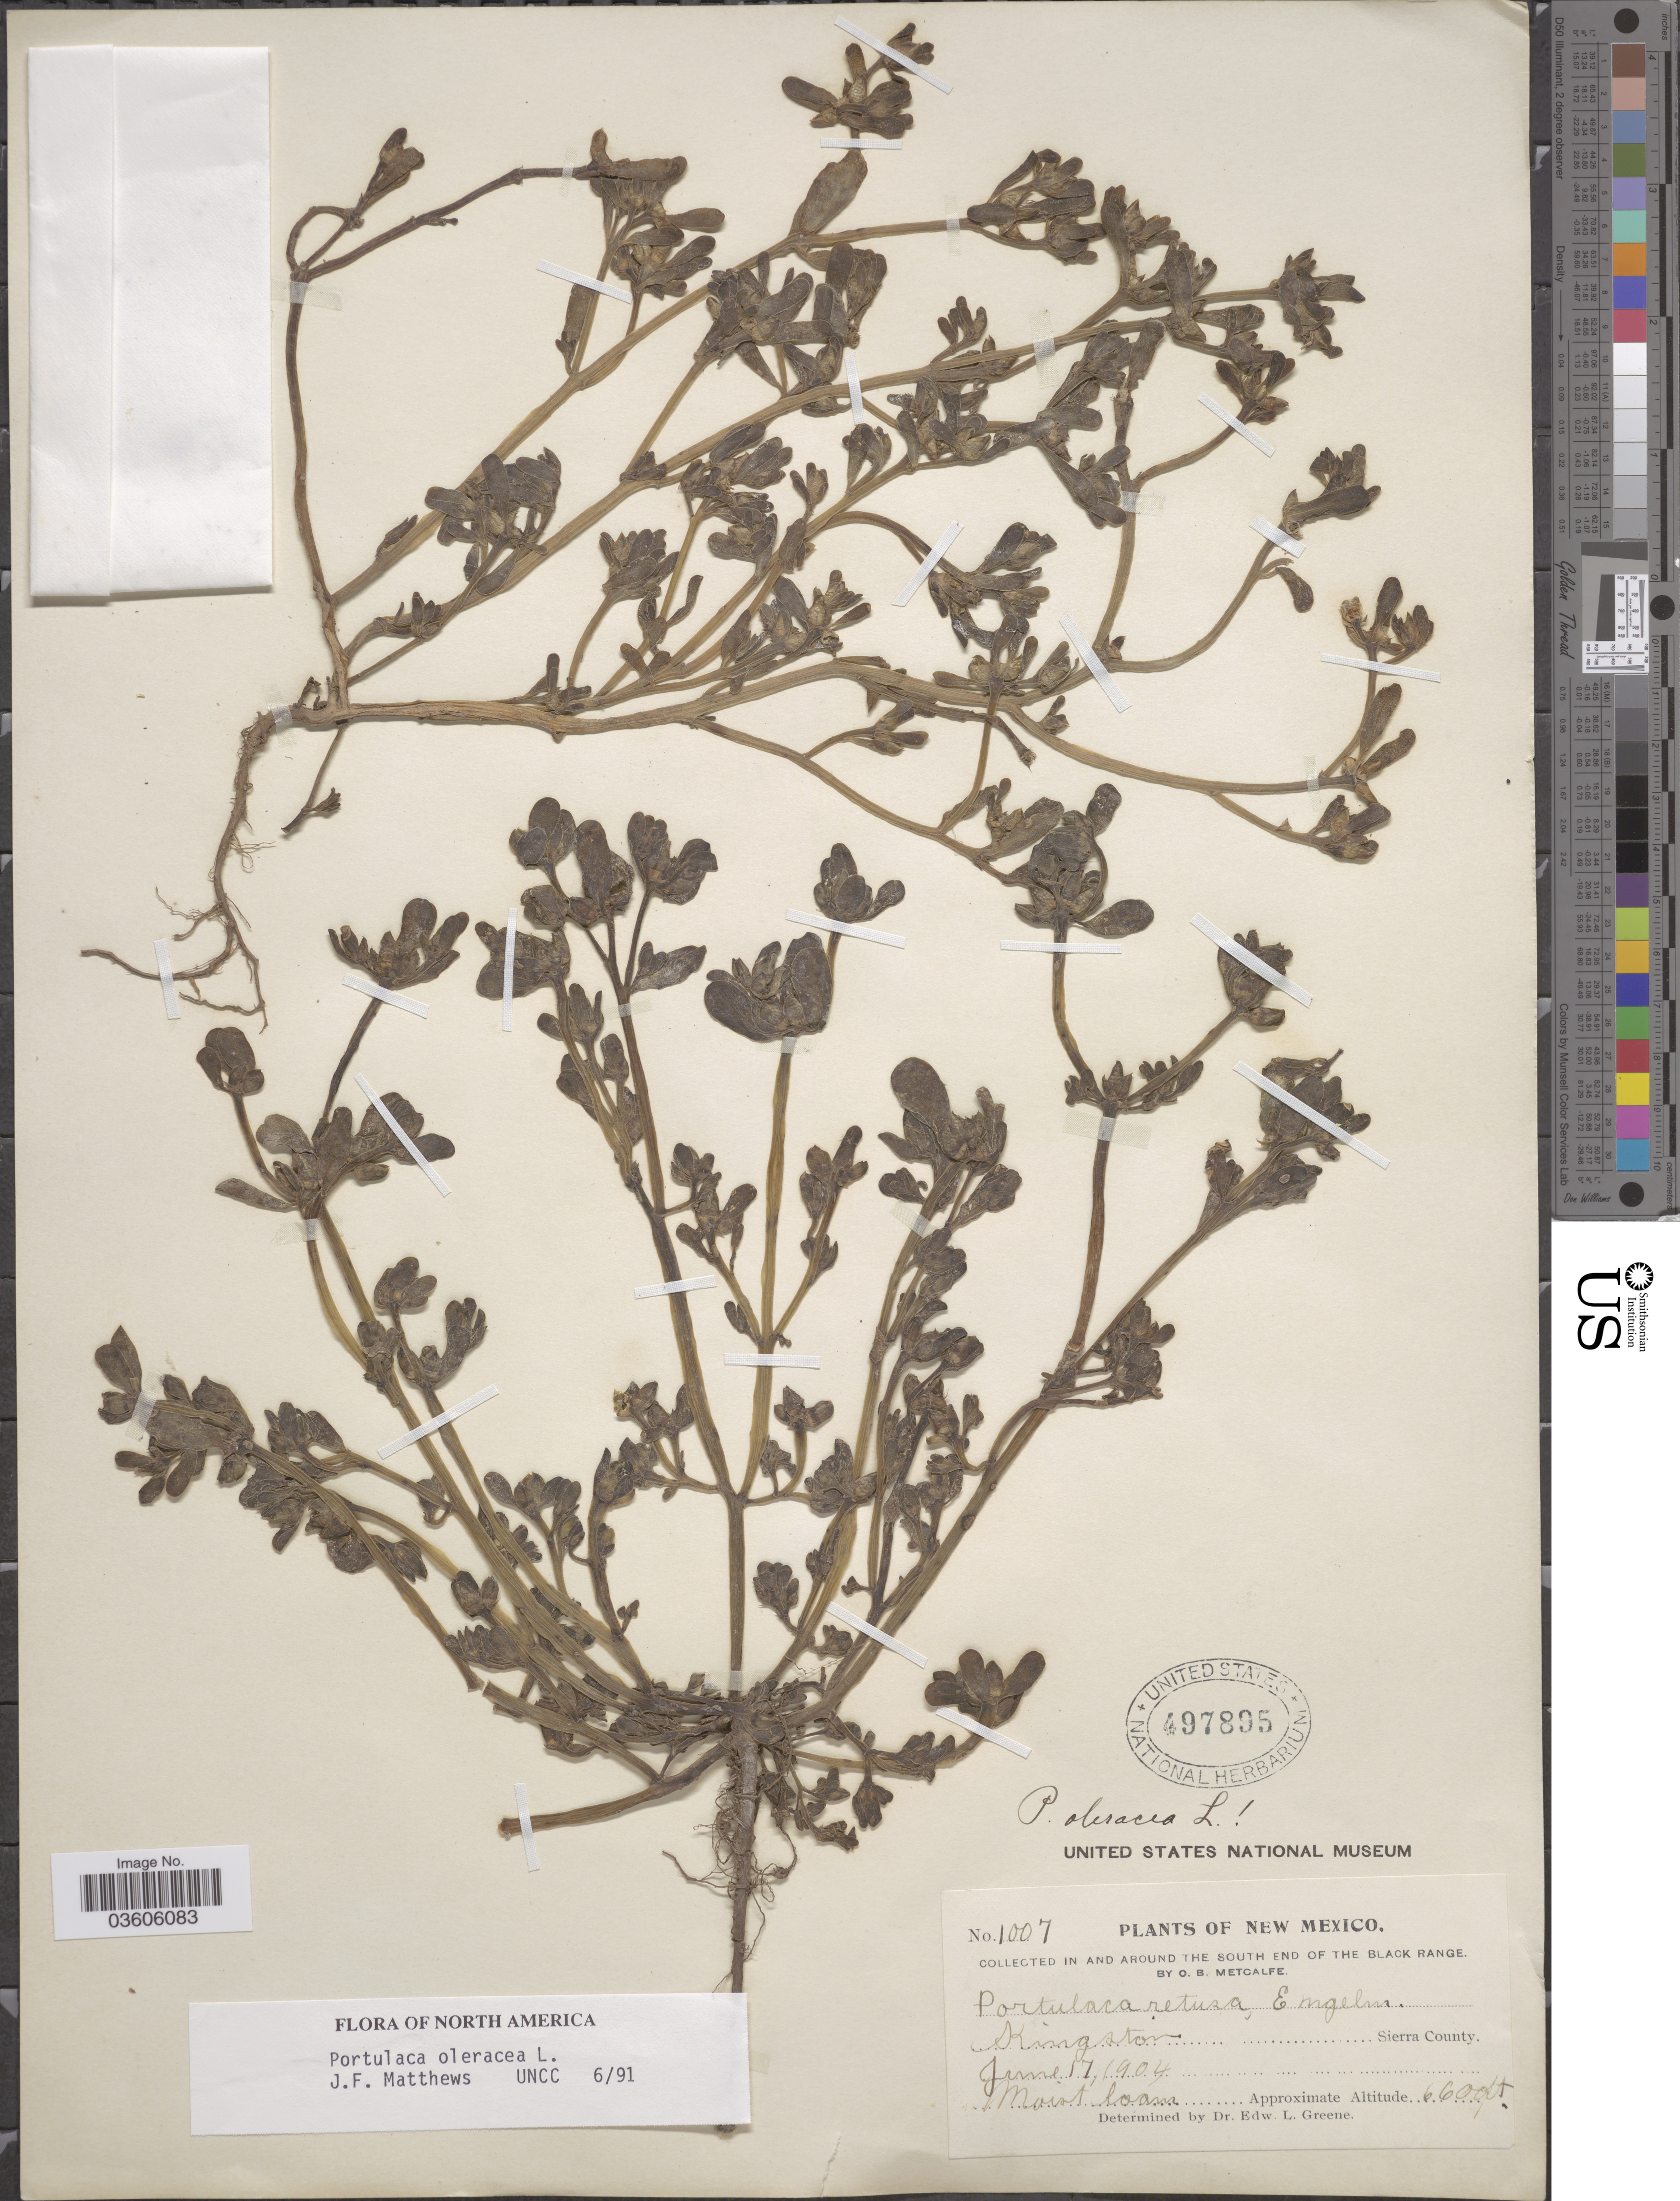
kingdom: Plantae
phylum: Tracheophyta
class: Magnoliopsida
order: Caryophyllales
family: Portulacaceae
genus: Portulaca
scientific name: Portulaca oleracea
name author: L.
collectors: O. B. Metcalfe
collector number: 1007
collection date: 1904-06-17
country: United States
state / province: New Mexico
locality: In and around the south end of the Black Range. Kingston. Sierra County.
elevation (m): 2012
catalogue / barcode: US 497895